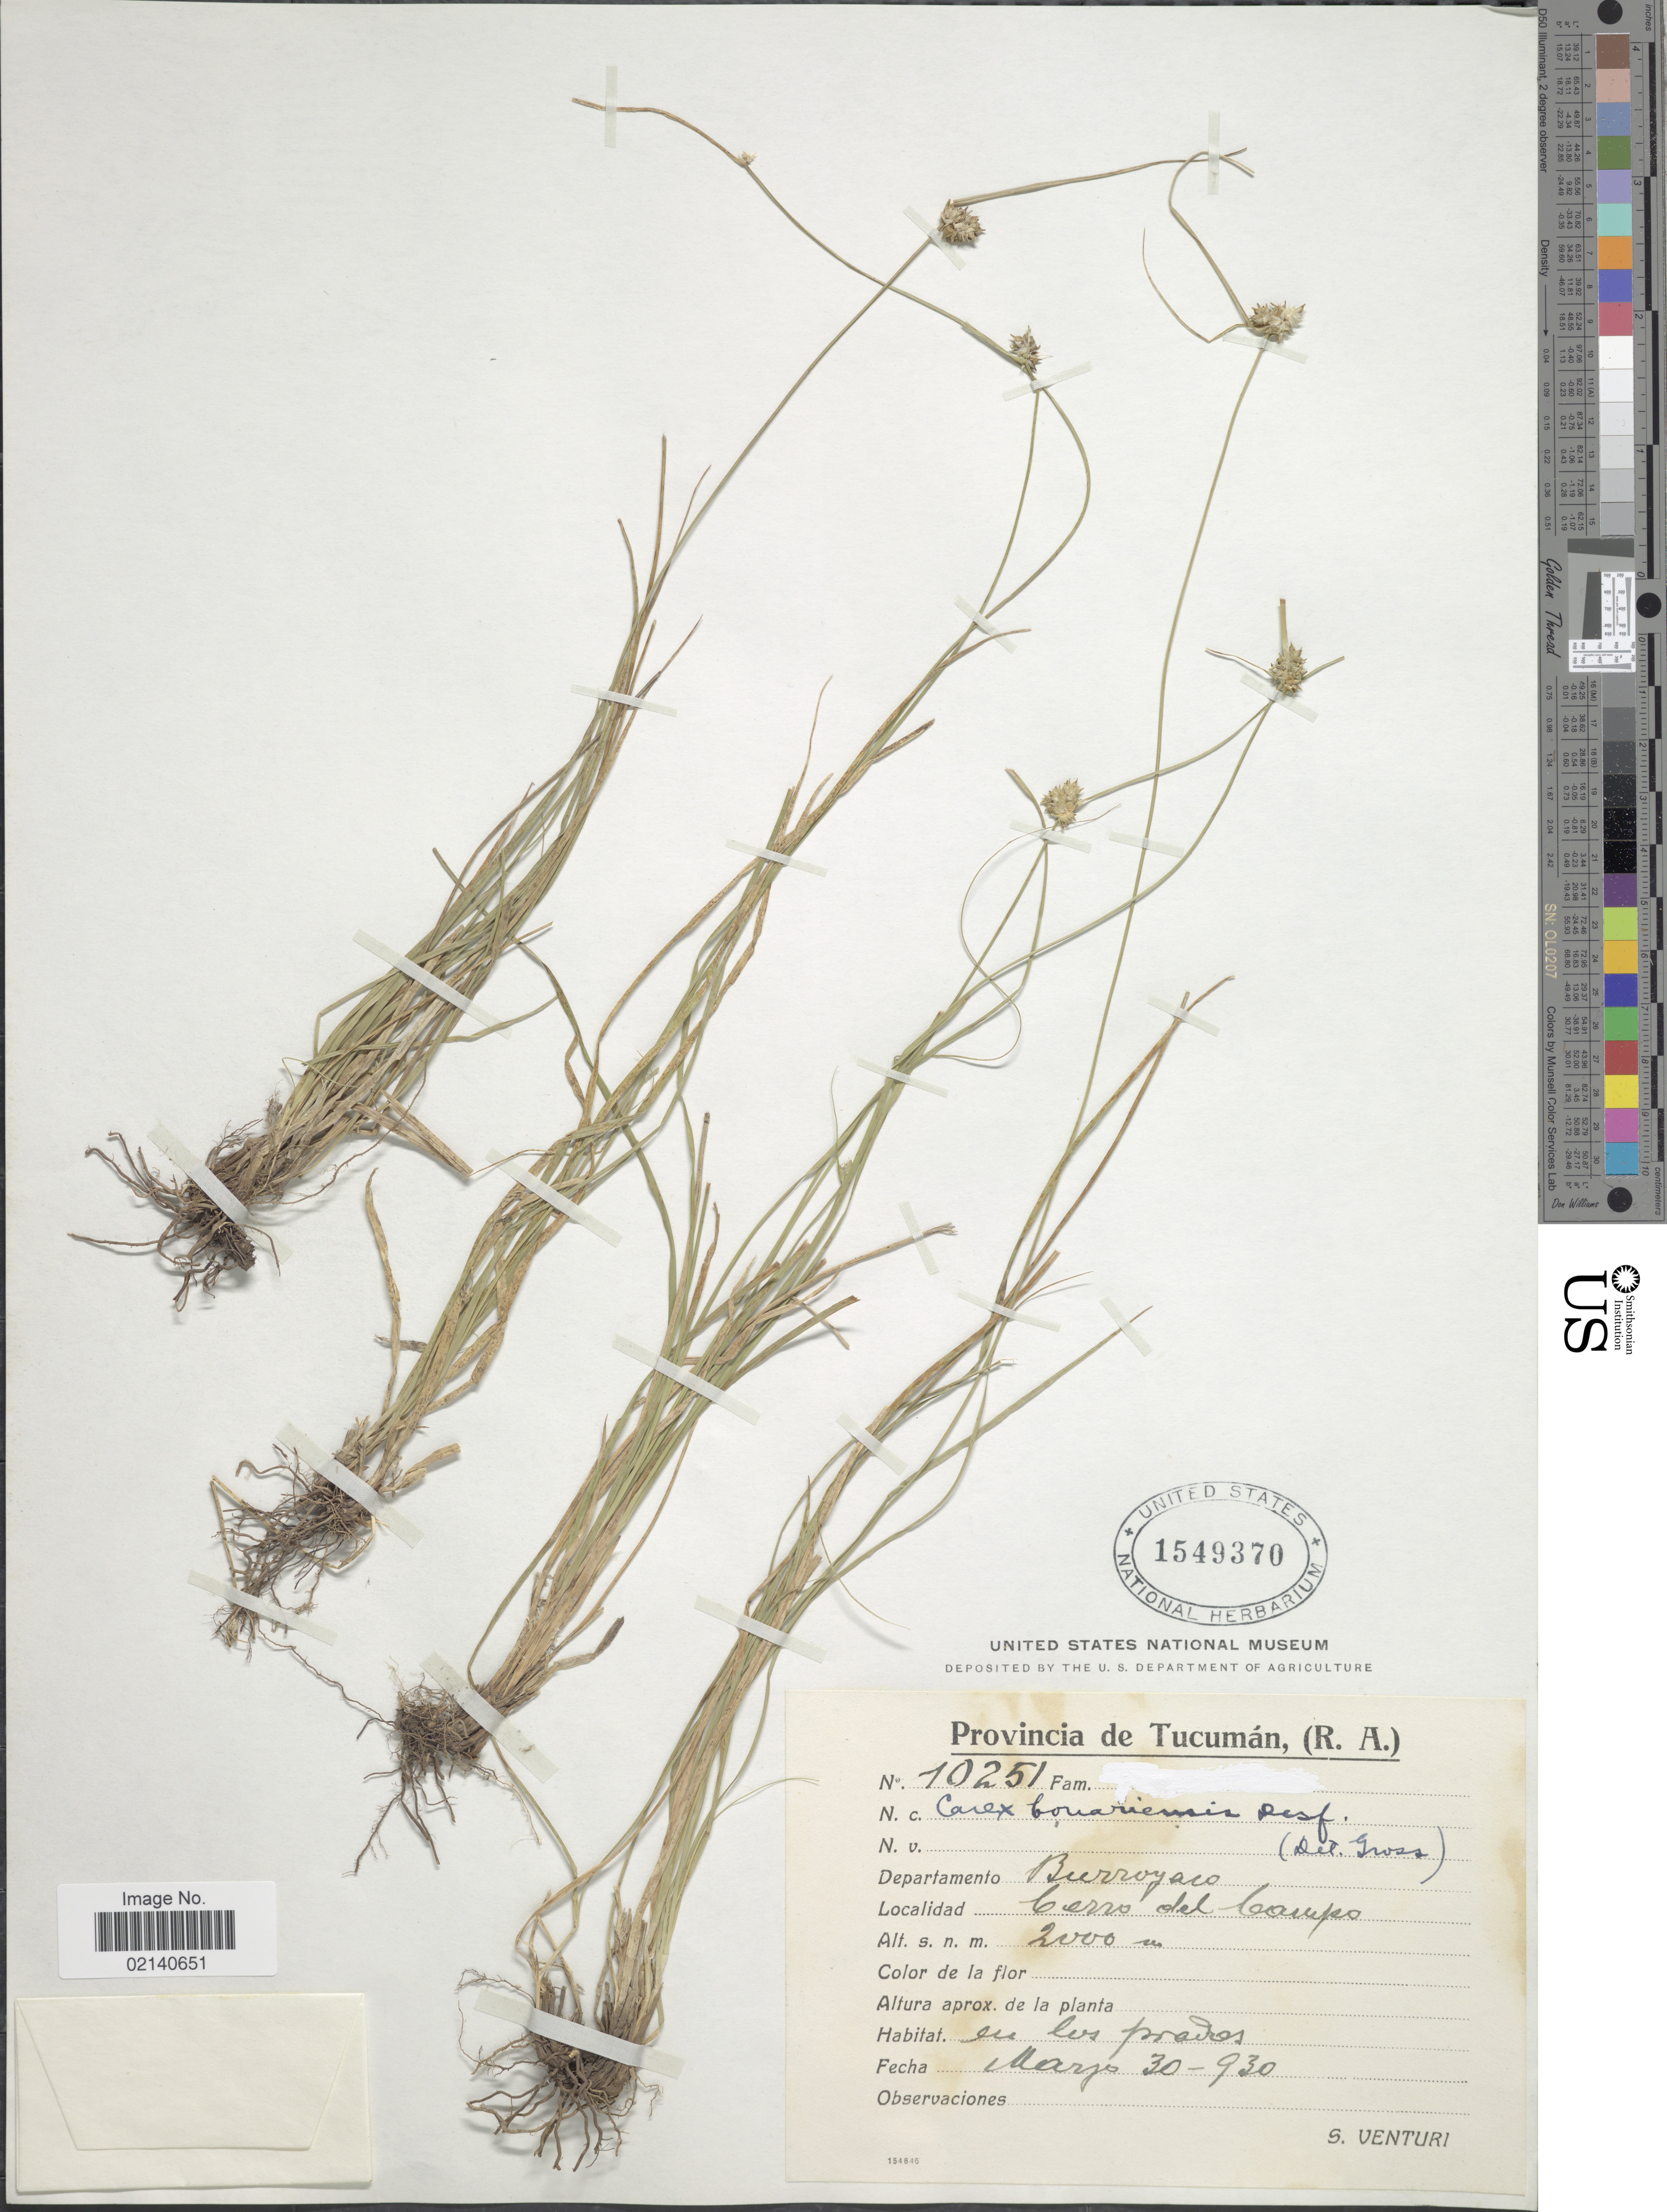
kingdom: Plantae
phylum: Tracheophyta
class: Liliopsida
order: Poales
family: Cyperaceae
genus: Carex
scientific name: Carex pedicularis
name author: Jim.Mejías & Naczi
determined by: Jimnéz-Mejias, Pedro, (UPOS), Universidad Pablo de Olavide (SPAIN)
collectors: S. Venturi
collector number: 10251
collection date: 1930-03-30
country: Argentina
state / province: Tucuman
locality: Departamento Burroyaco. Cerro del Campo.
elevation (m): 2000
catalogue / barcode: US 1549370